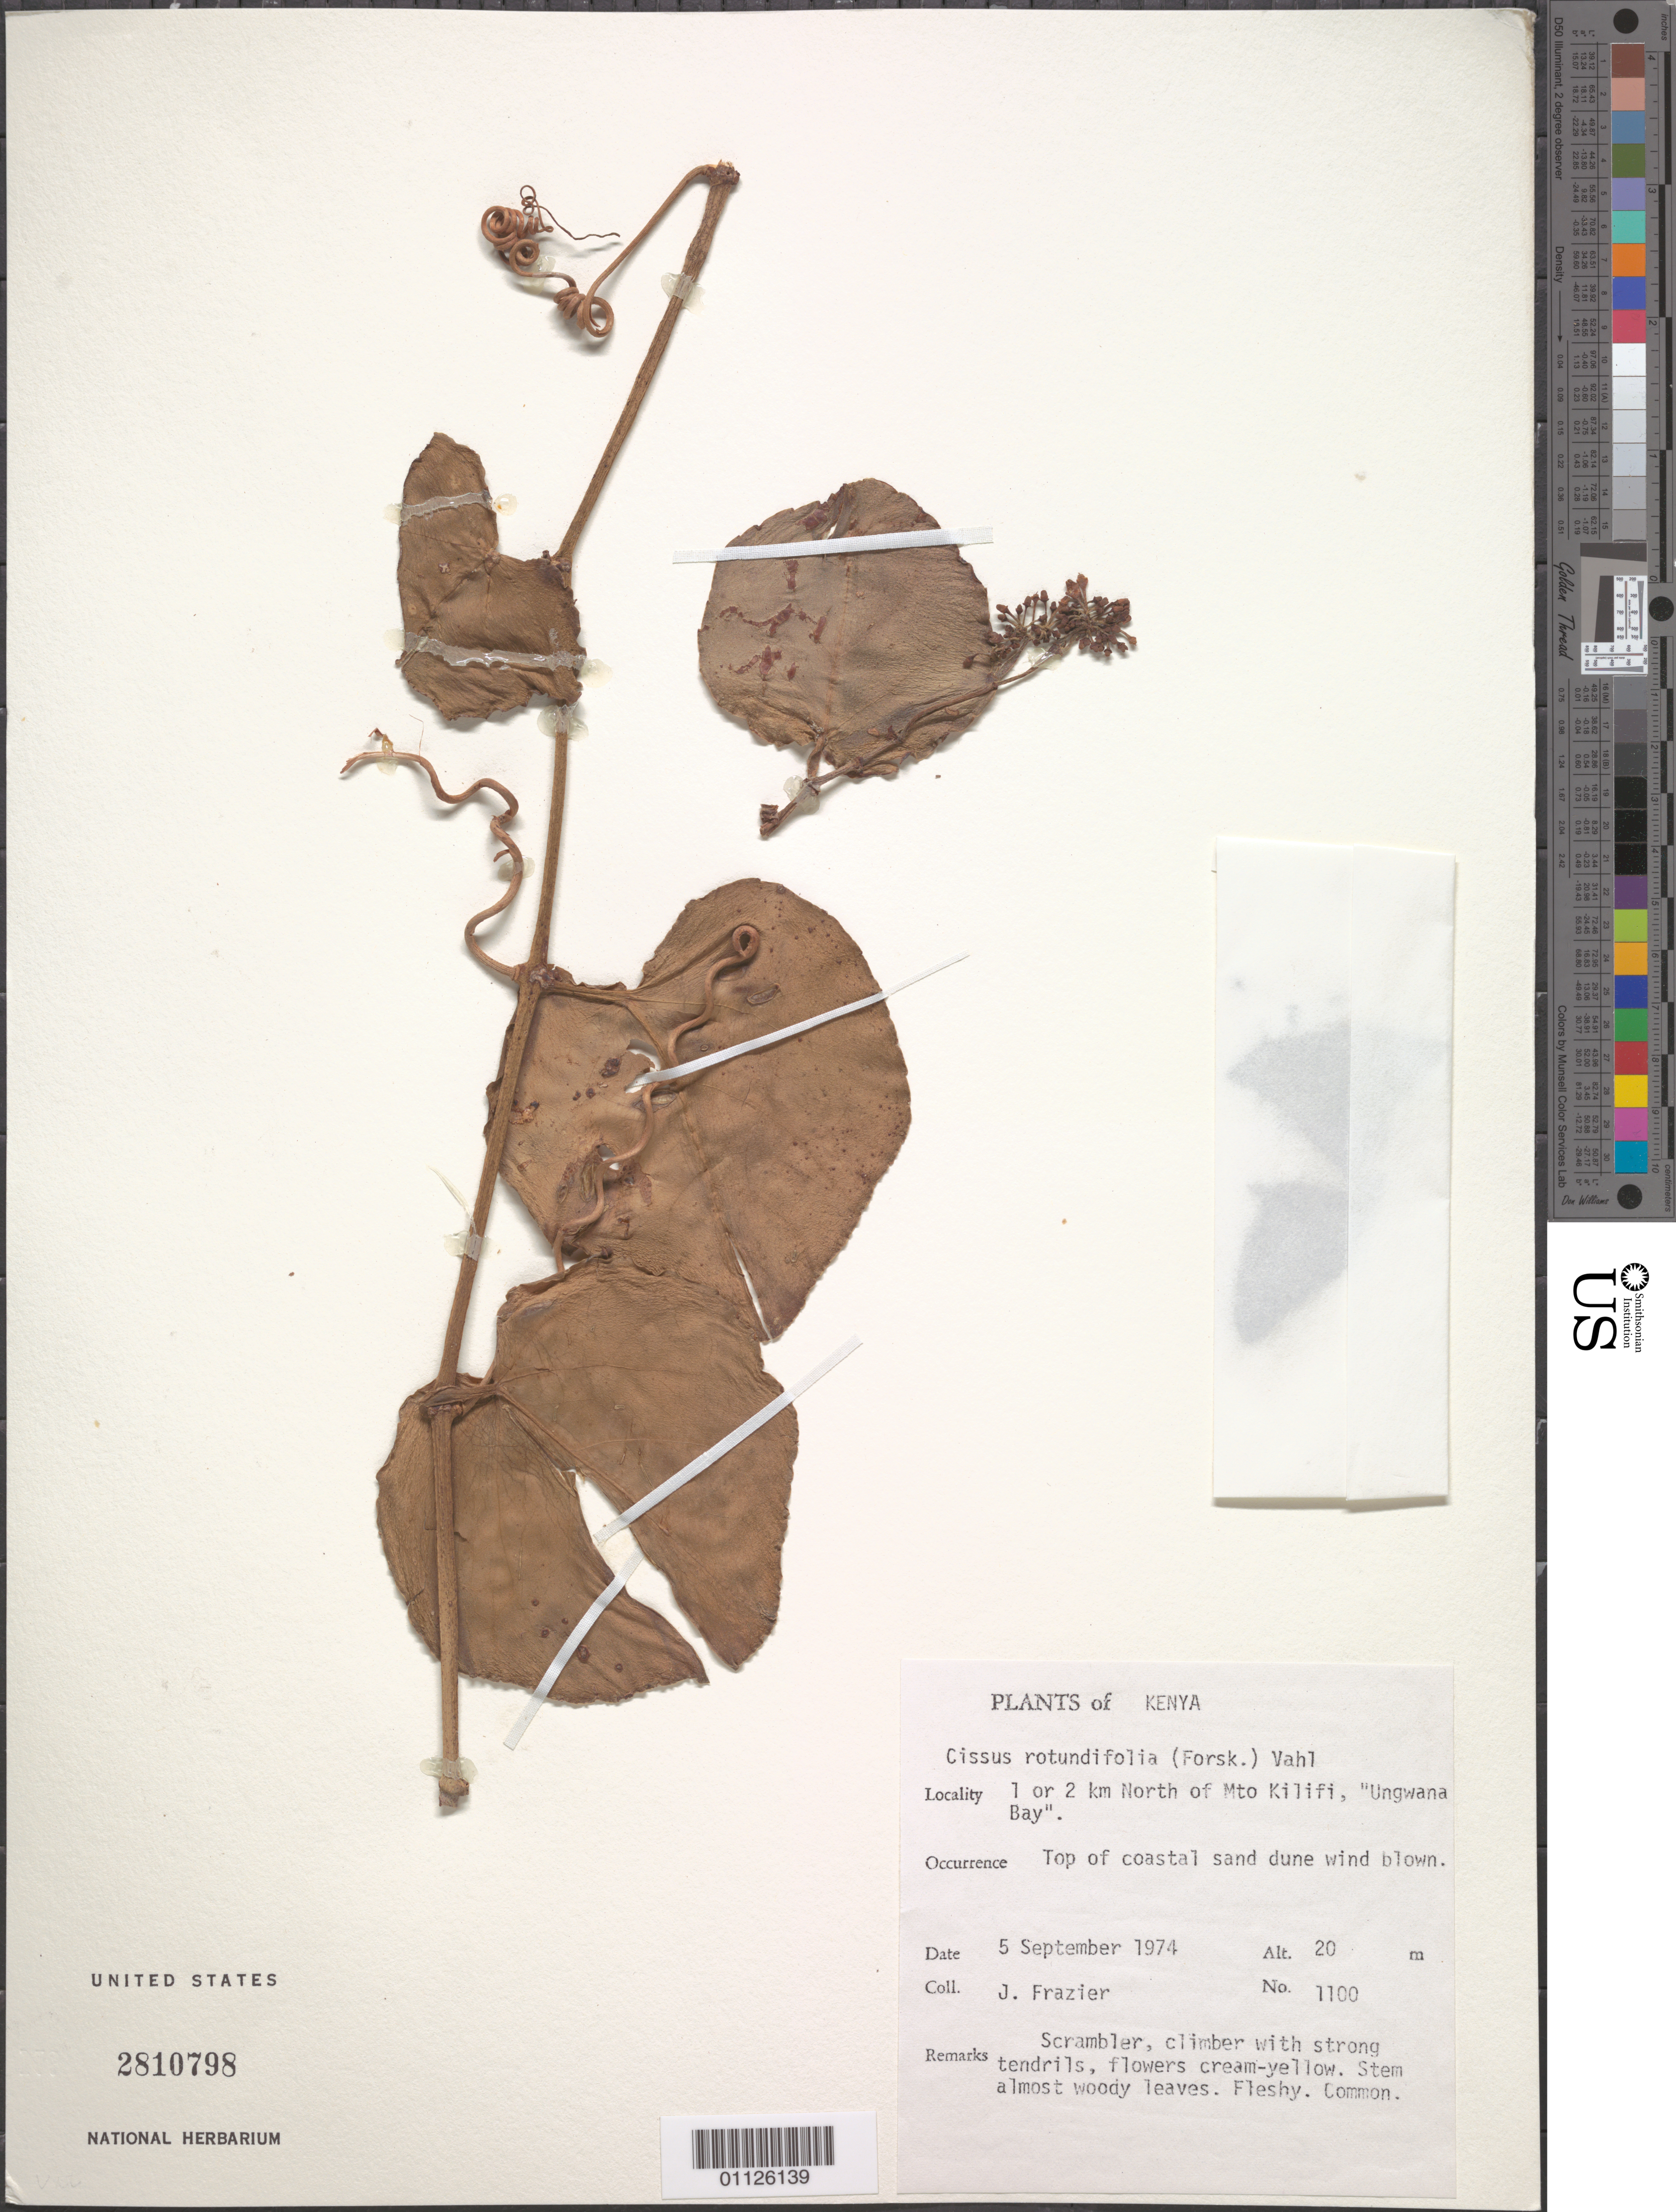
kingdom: Plantae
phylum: Tracheophyta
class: Magnoliopsida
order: Vitales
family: Vitaceae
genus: Cissus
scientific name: Cissus rotundifolia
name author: (Forssk.) Vahl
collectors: J. Frazier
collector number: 1100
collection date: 1974-09-05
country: Kenya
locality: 1 or 2 km N of Mt Kilifi, "Ungwana Bay".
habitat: Top of coastal sand dune wind blown. Scrambler, climber with strong tendrils. Common.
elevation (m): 20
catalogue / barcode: US 2810798